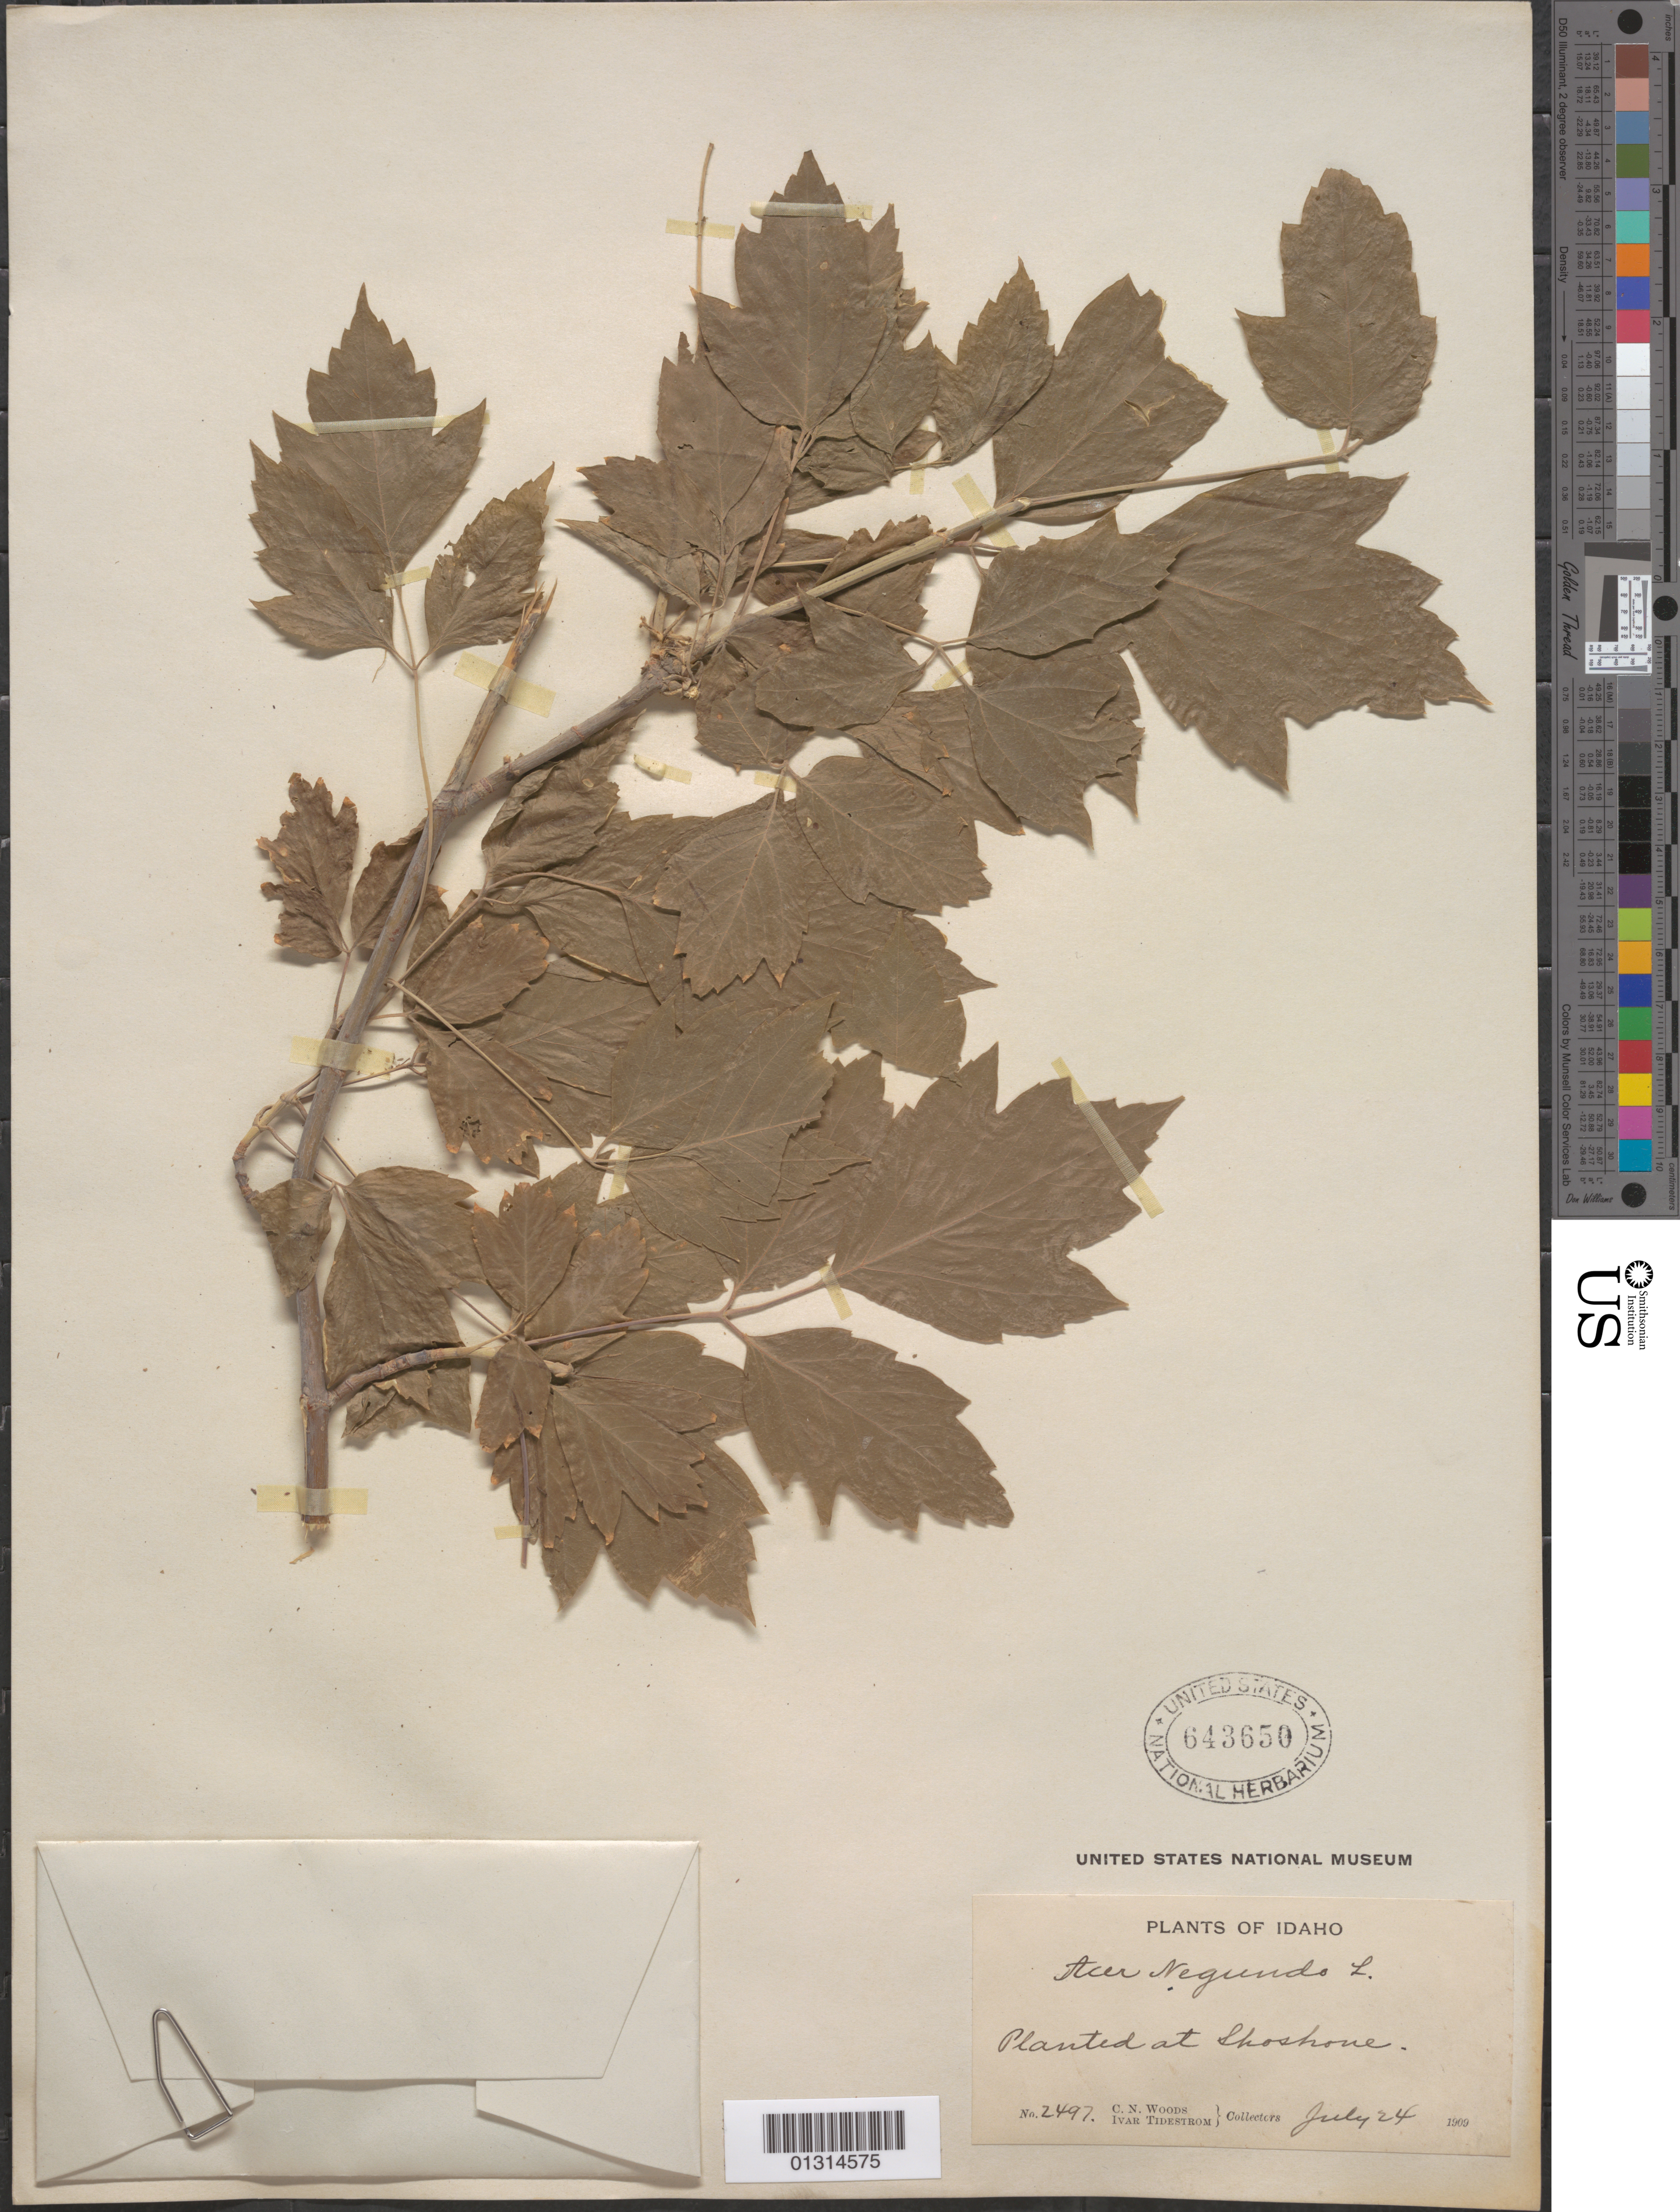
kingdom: Plantae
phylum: Tracheophyta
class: Magnoliopsida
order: Sapindales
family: Sapindaceae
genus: Acer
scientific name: Acer negundo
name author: L.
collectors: C. Woods & I. F. Tidestrom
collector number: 2497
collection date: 1909-07-25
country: United States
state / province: Idaho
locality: Shoshone.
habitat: Planted.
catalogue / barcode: US 643650